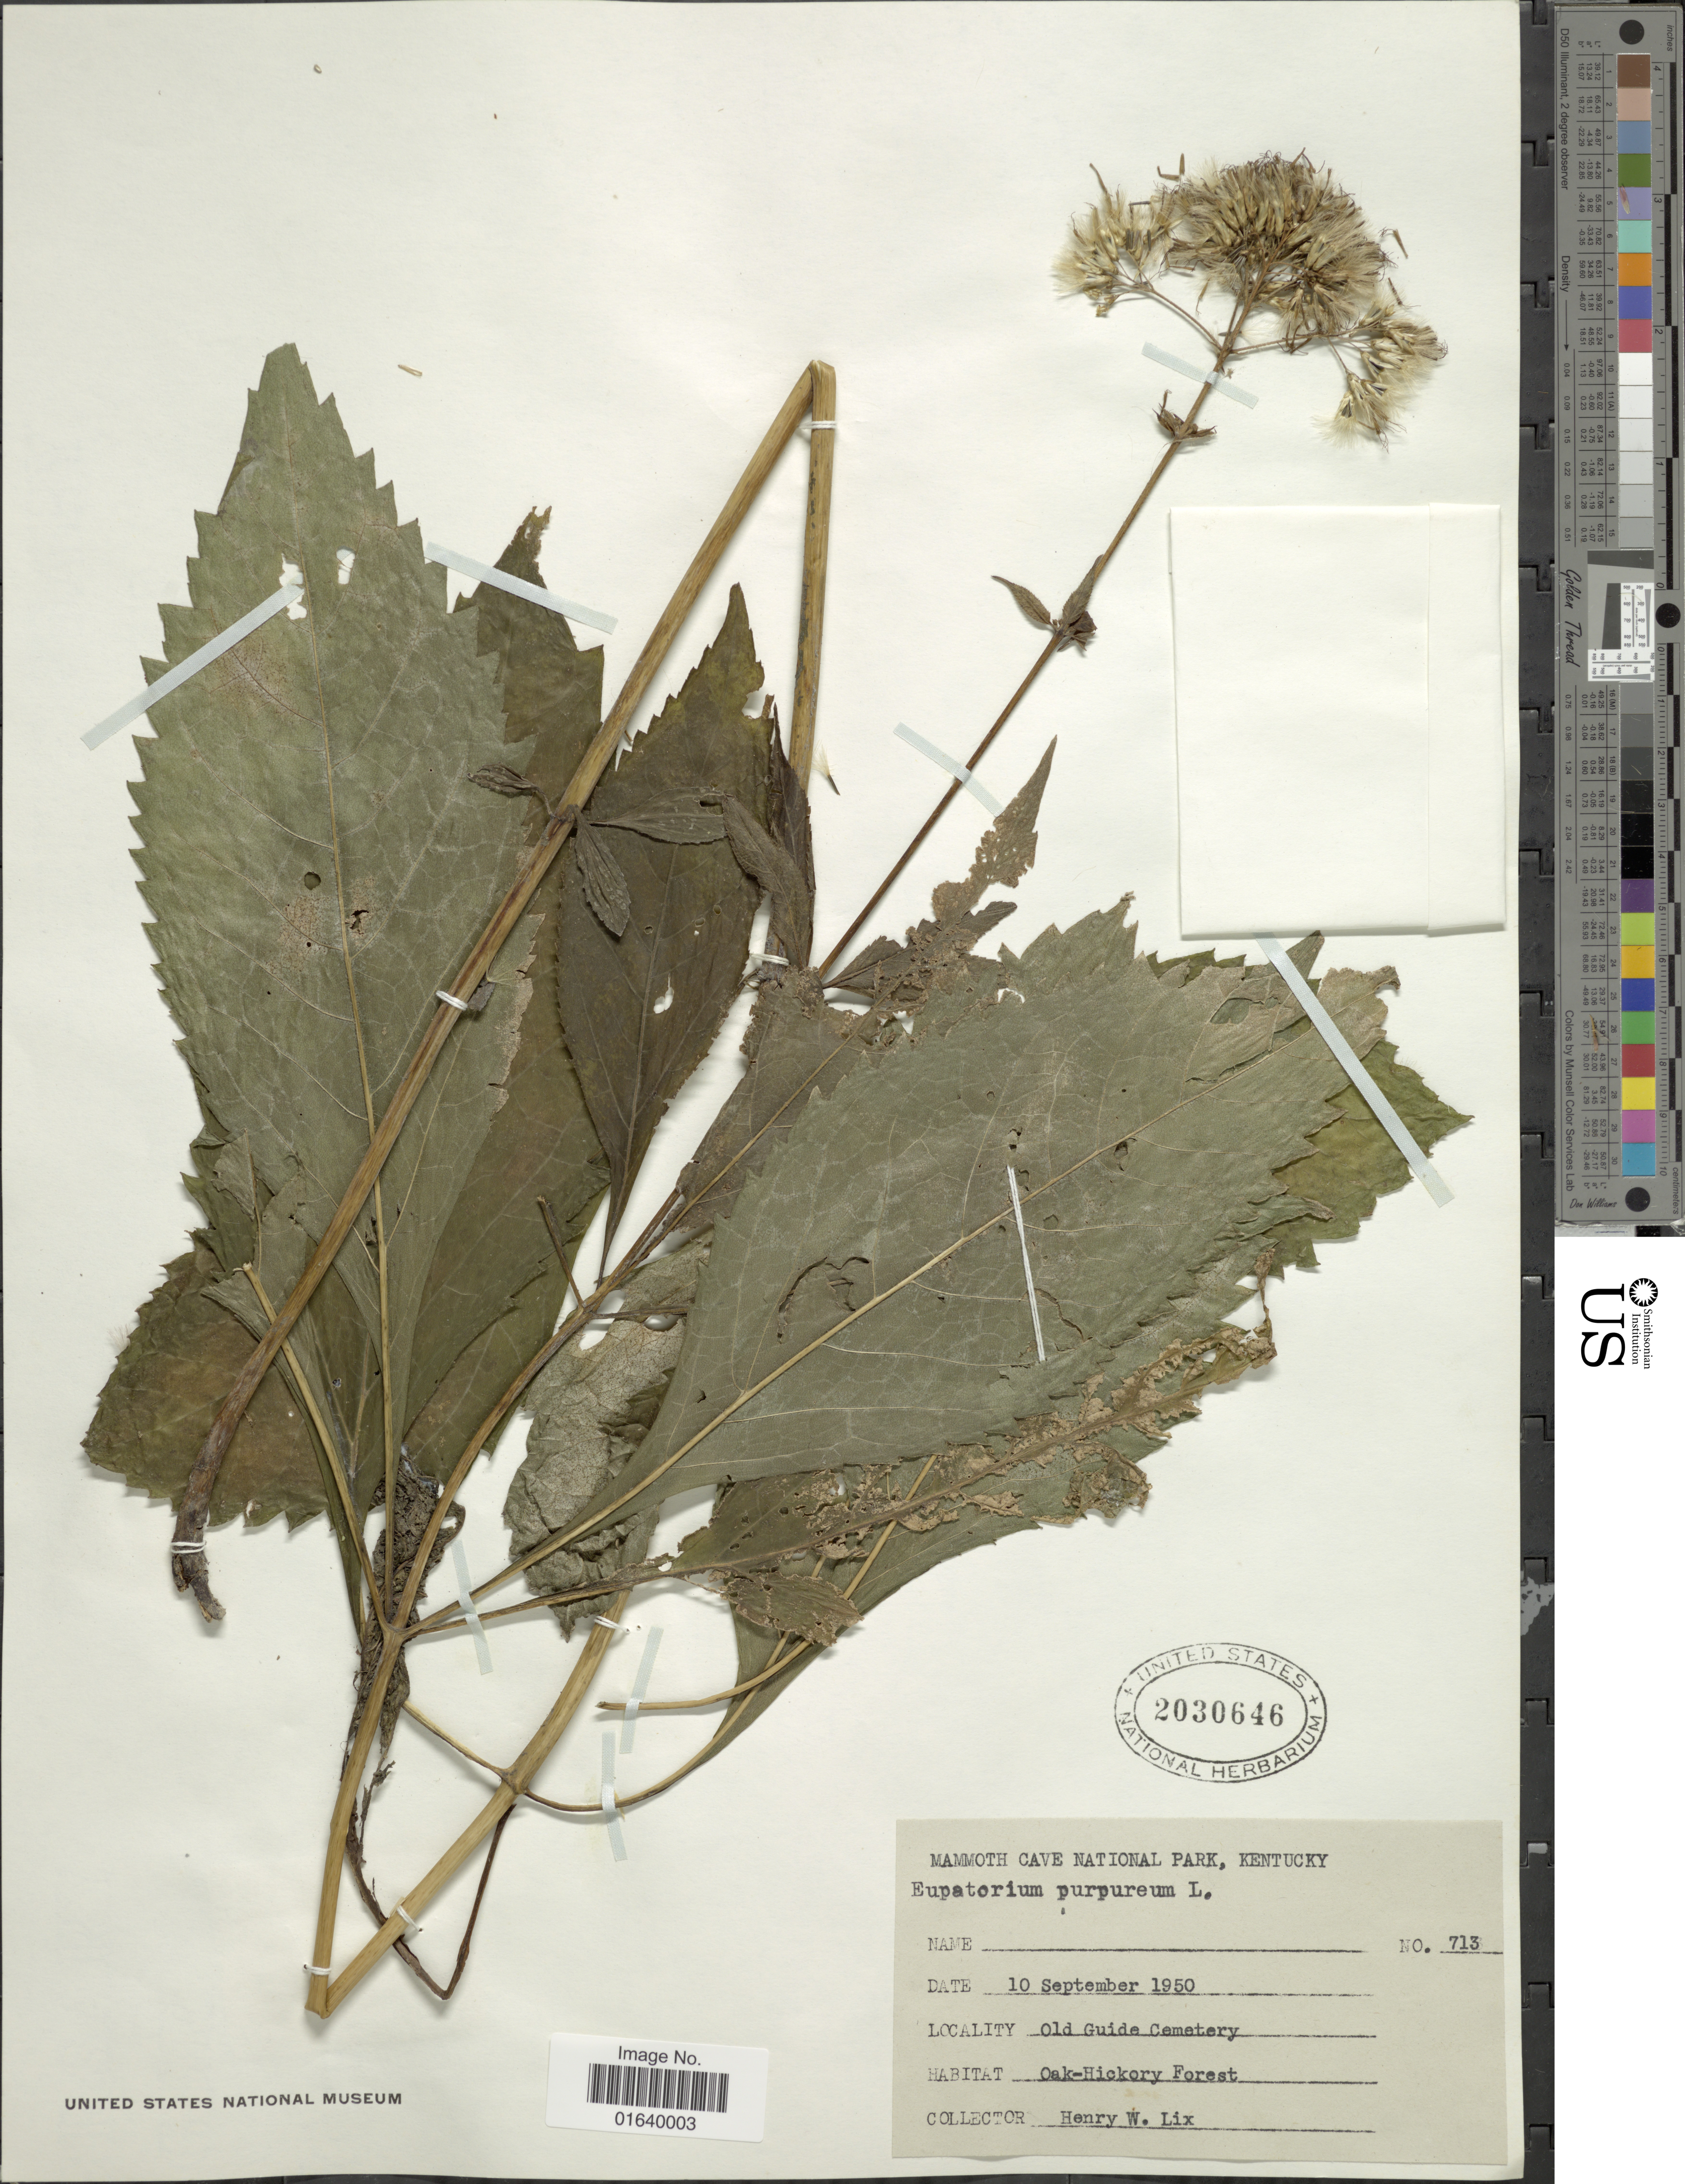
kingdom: Plantae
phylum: Tracheophyta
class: Magnoliopsida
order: Asterales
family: Asteraceae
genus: Eupatorium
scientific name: Eupatorium purpureum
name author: (L.) E.E. Lamont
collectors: H. W. Lix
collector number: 713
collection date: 1950-09-10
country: United States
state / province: Kentucky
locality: Kentucky, Mammoth Cave National park, Old Guide Cemetery.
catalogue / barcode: US 2030646